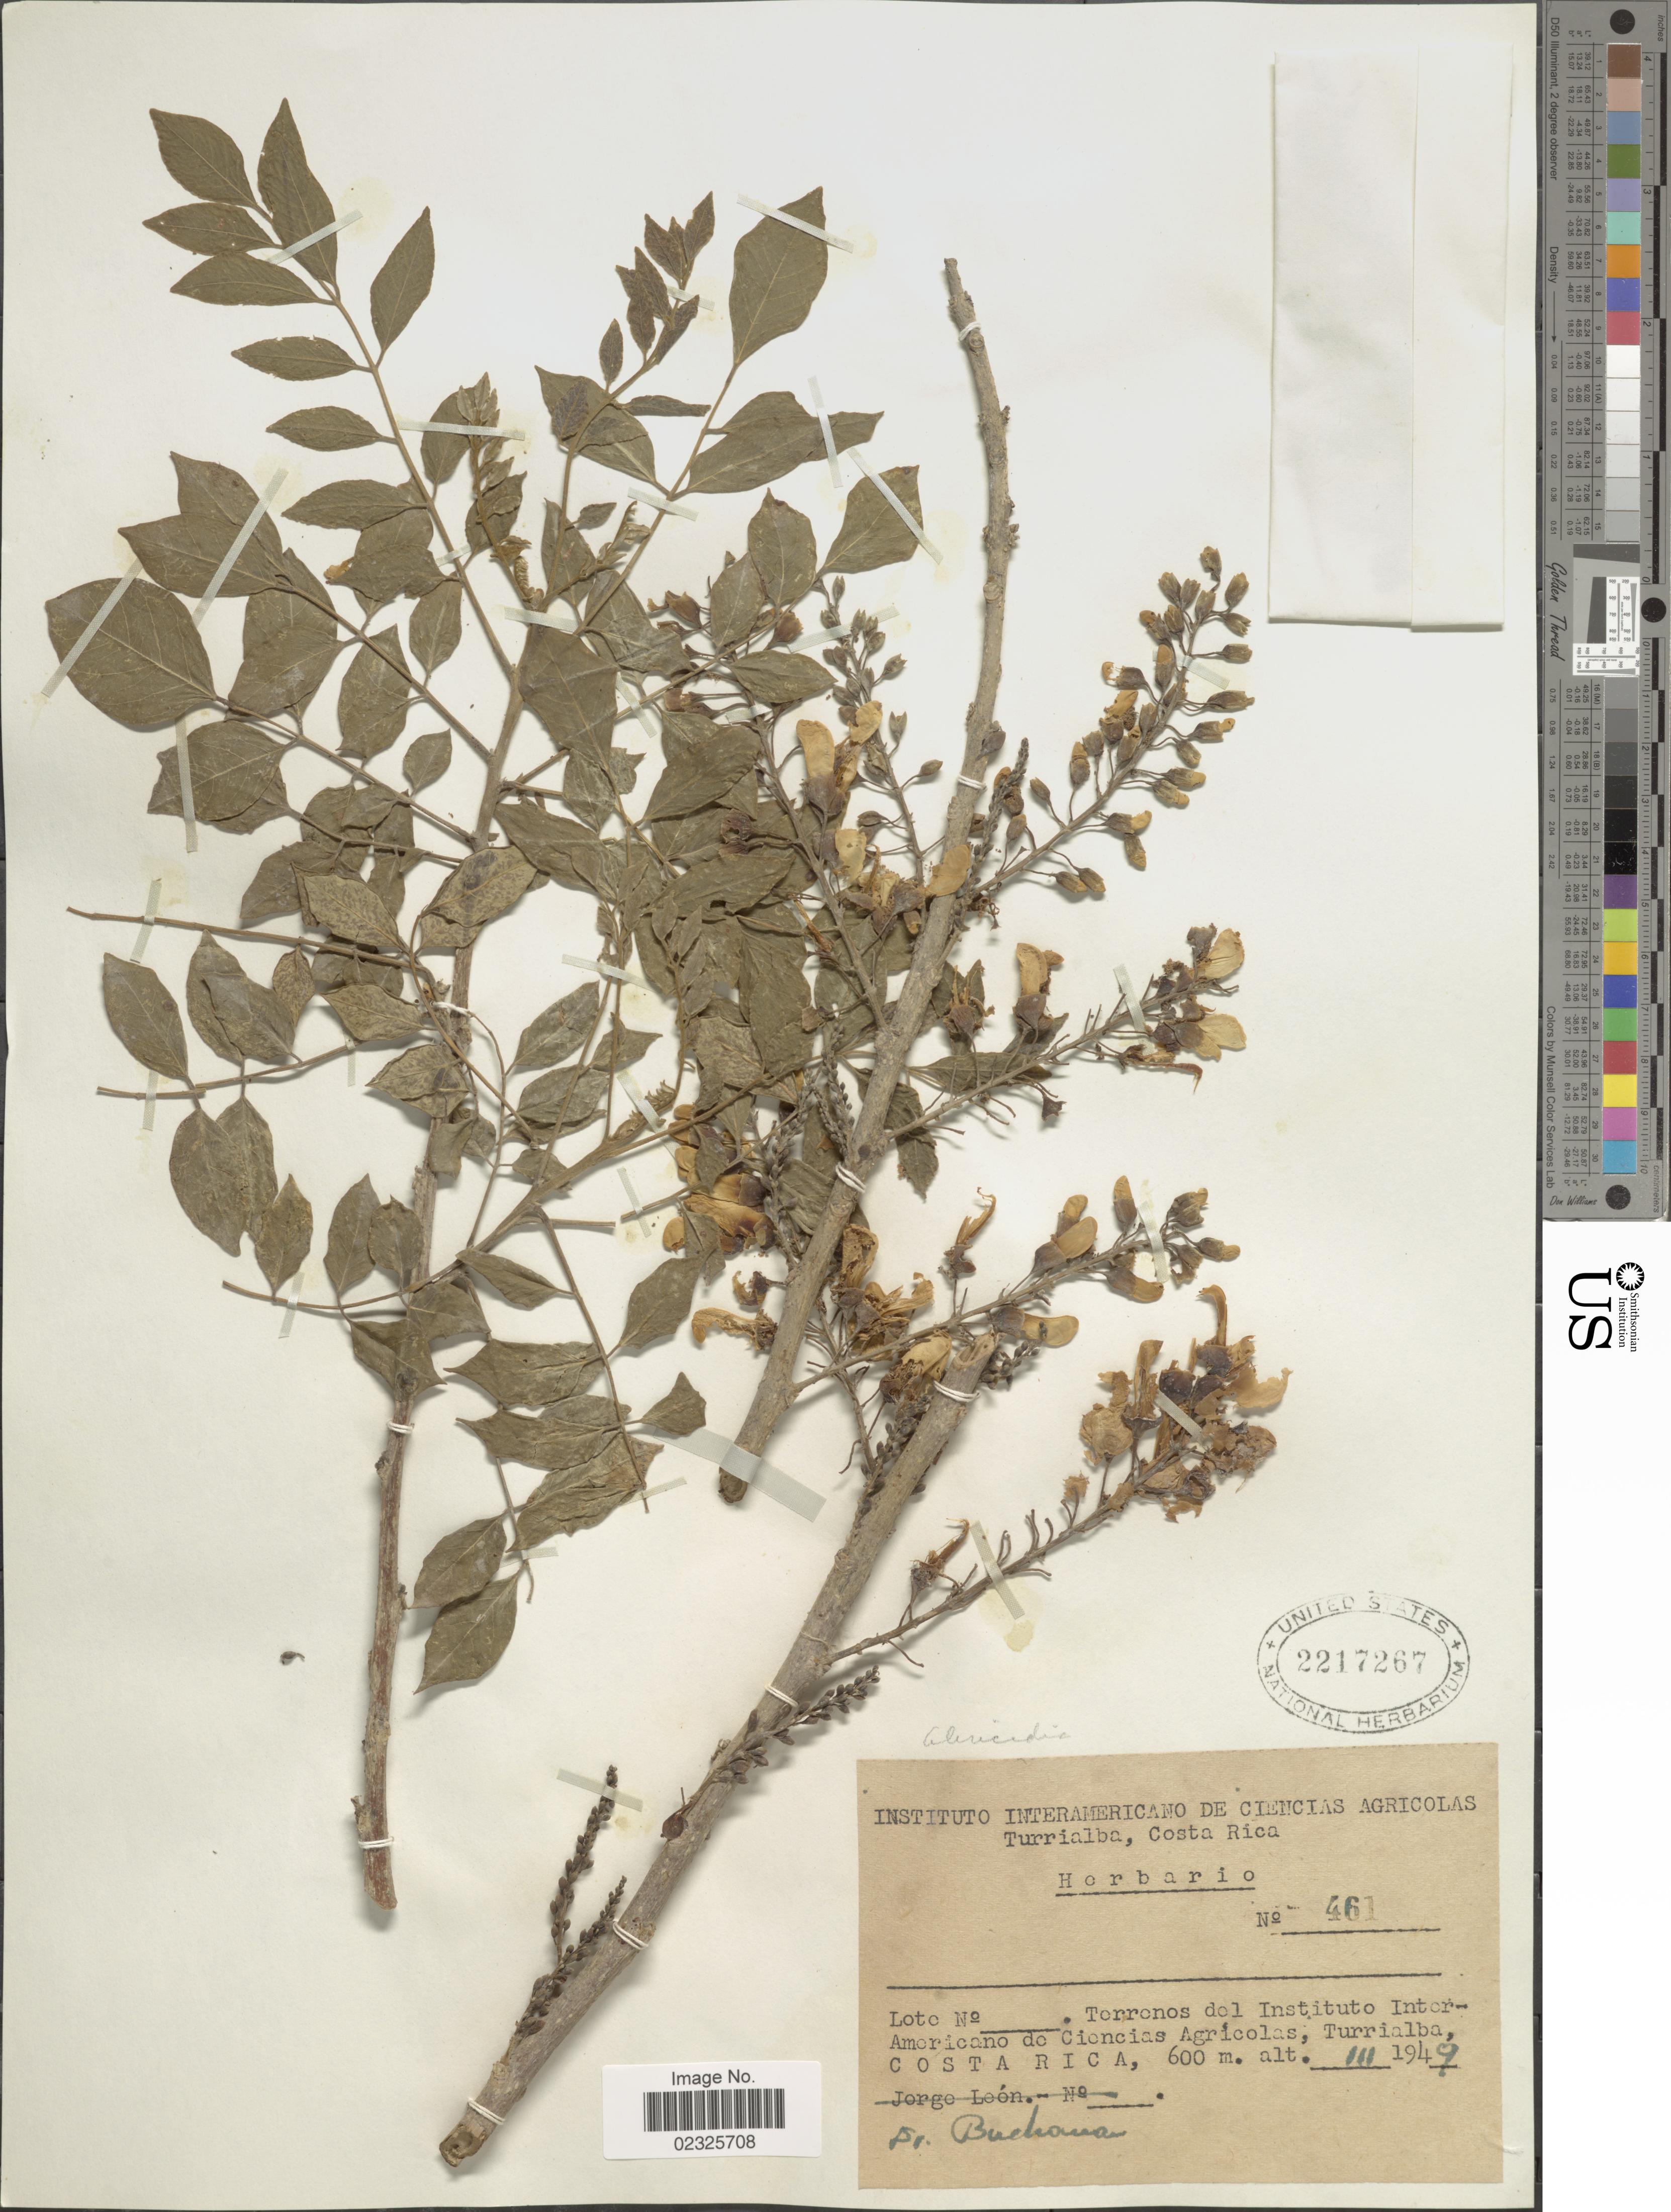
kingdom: Plantae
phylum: Tracheophyta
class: Magnoliopsida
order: Fabales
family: Fabaceae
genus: Gliricidia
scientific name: Gliricidia sepium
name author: (Jacq.) Kunth ex Walp.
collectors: -. Buchanan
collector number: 461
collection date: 1949-03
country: Costa Rica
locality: Terrenos del Instituto Inter Americano de Ciencias Argicolas, Turrialba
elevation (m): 600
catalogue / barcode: US 2217267